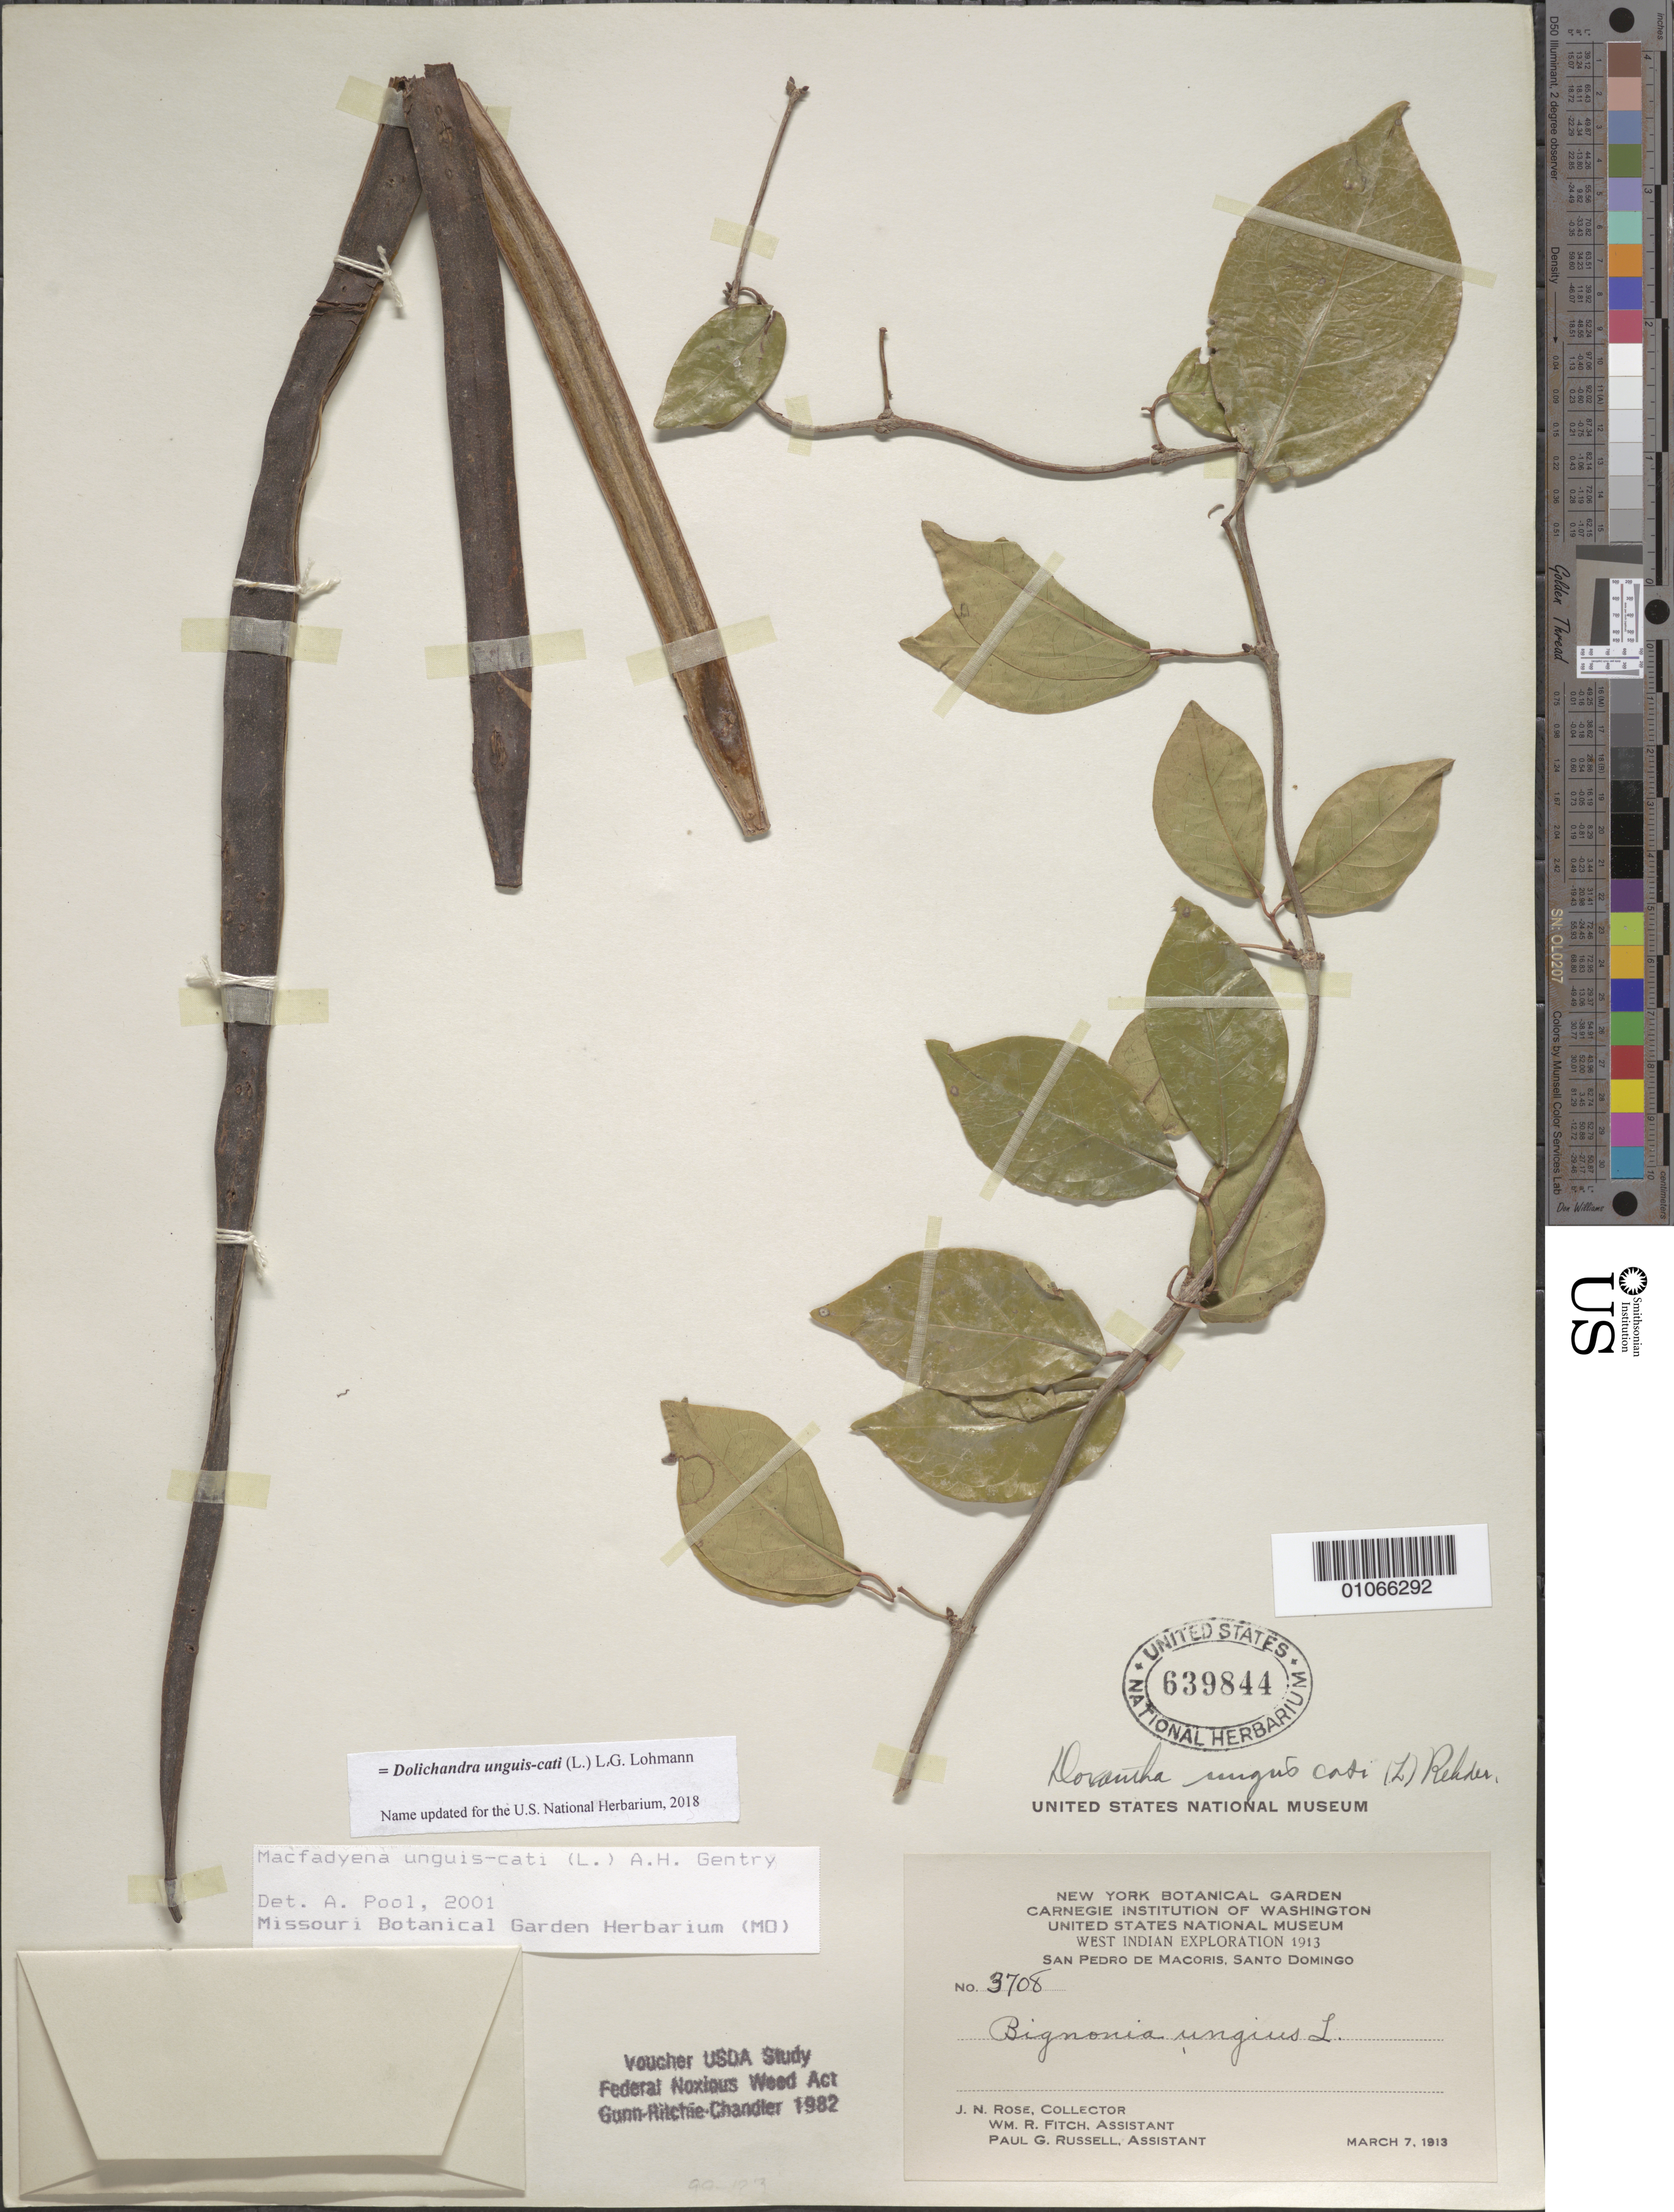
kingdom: Plantae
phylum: Tracheophyta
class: Magnoliopsida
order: Lamiales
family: Bignoniaceae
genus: Dolichandra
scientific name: Dolichandra unguis-cati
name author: (L.) L.G. Lohmann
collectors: J. N. Rose, W. R. Fitch & P. G. Russell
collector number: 3708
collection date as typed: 07 Mar 1913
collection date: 1913-03-07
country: Dominican Republic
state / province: Distrito Nacional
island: Hispaniola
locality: San Pedro de Macoris.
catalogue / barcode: US 639844